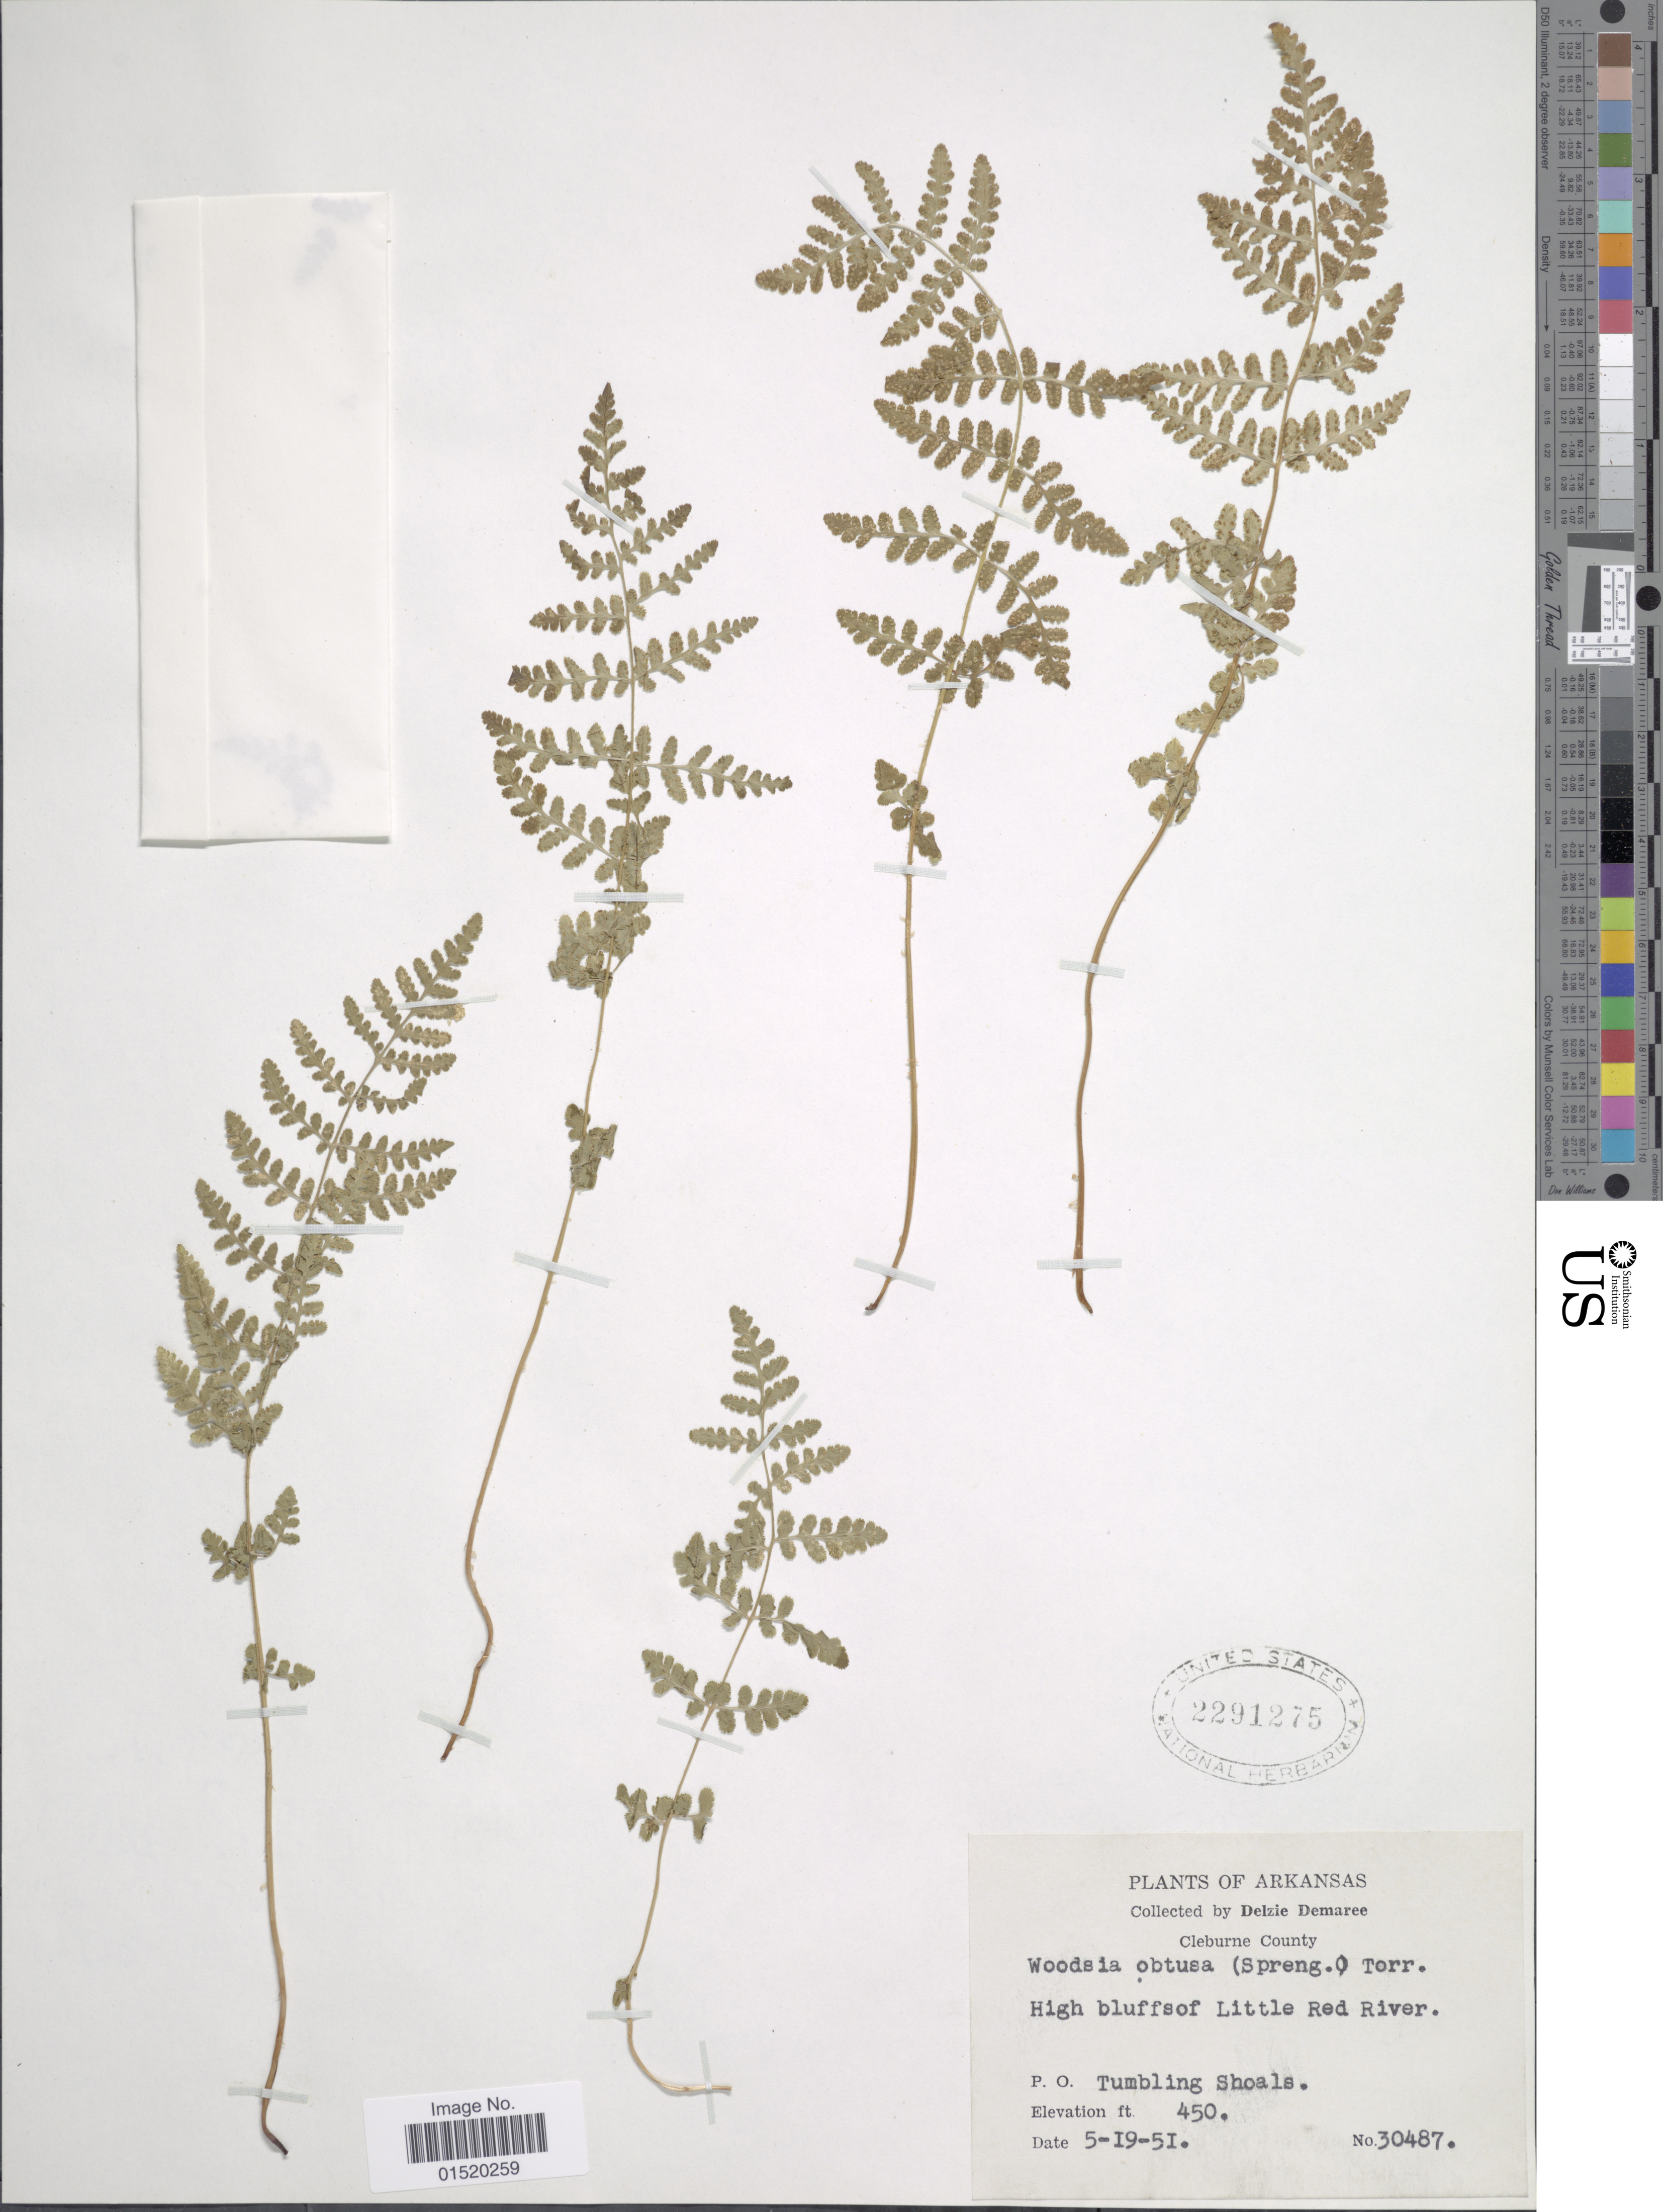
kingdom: Plantae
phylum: Tracheophyta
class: Polypodiopsida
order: Polypodiales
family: Woodsiaceae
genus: Woodsia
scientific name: Woodsia obtusa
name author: (Spreng.) Torr.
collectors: D. Demaree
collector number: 30487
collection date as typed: Transcribed d/m/y: 19/5/51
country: United States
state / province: Arkansas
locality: Cleburne County, High bluffsof Little Red river, P. O. Tumbling Shoals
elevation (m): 137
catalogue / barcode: US 2291275